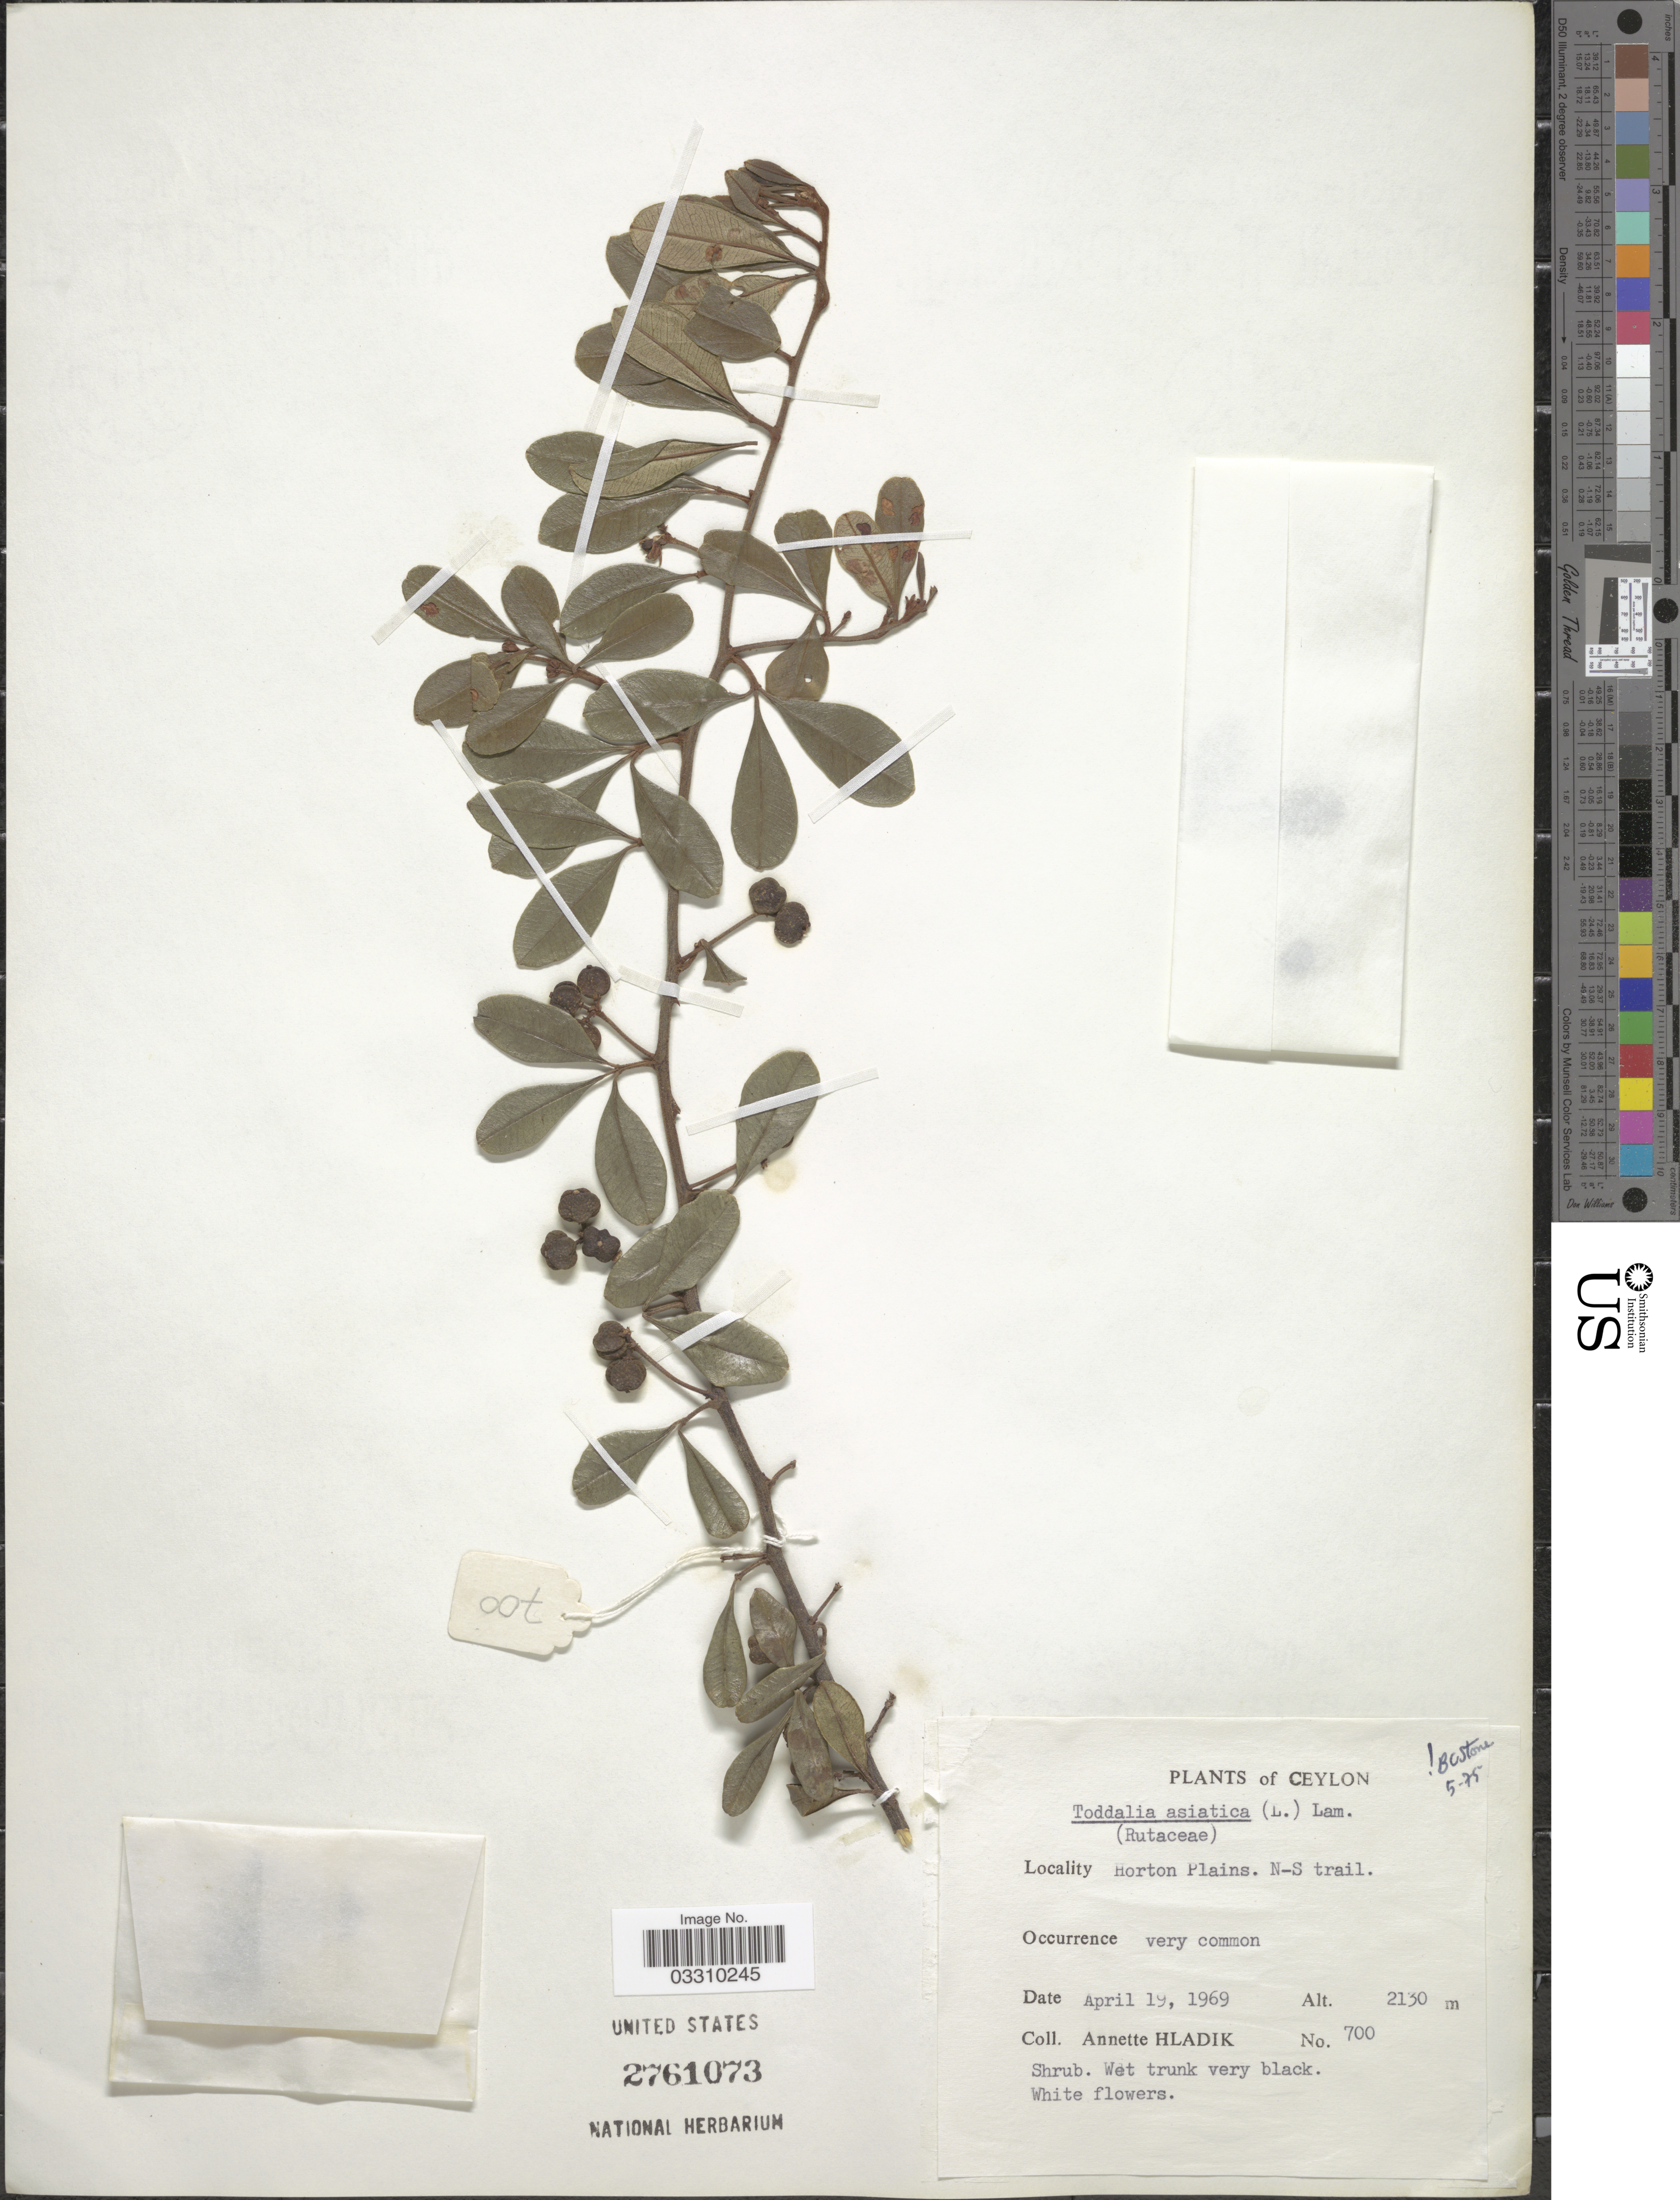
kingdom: Plantae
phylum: Tracheophyta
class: Magnoliopsida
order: Sapindales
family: Rutaceae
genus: Zanthoxylum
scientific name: Zanthoxylum asiaticum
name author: (L.) Appelhans et al.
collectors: A. Hladik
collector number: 700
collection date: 1969-04-19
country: Sri Lanka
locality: Ceylon. Horton Plains. N-S trail.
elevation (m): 2130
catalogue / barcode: US 2761073